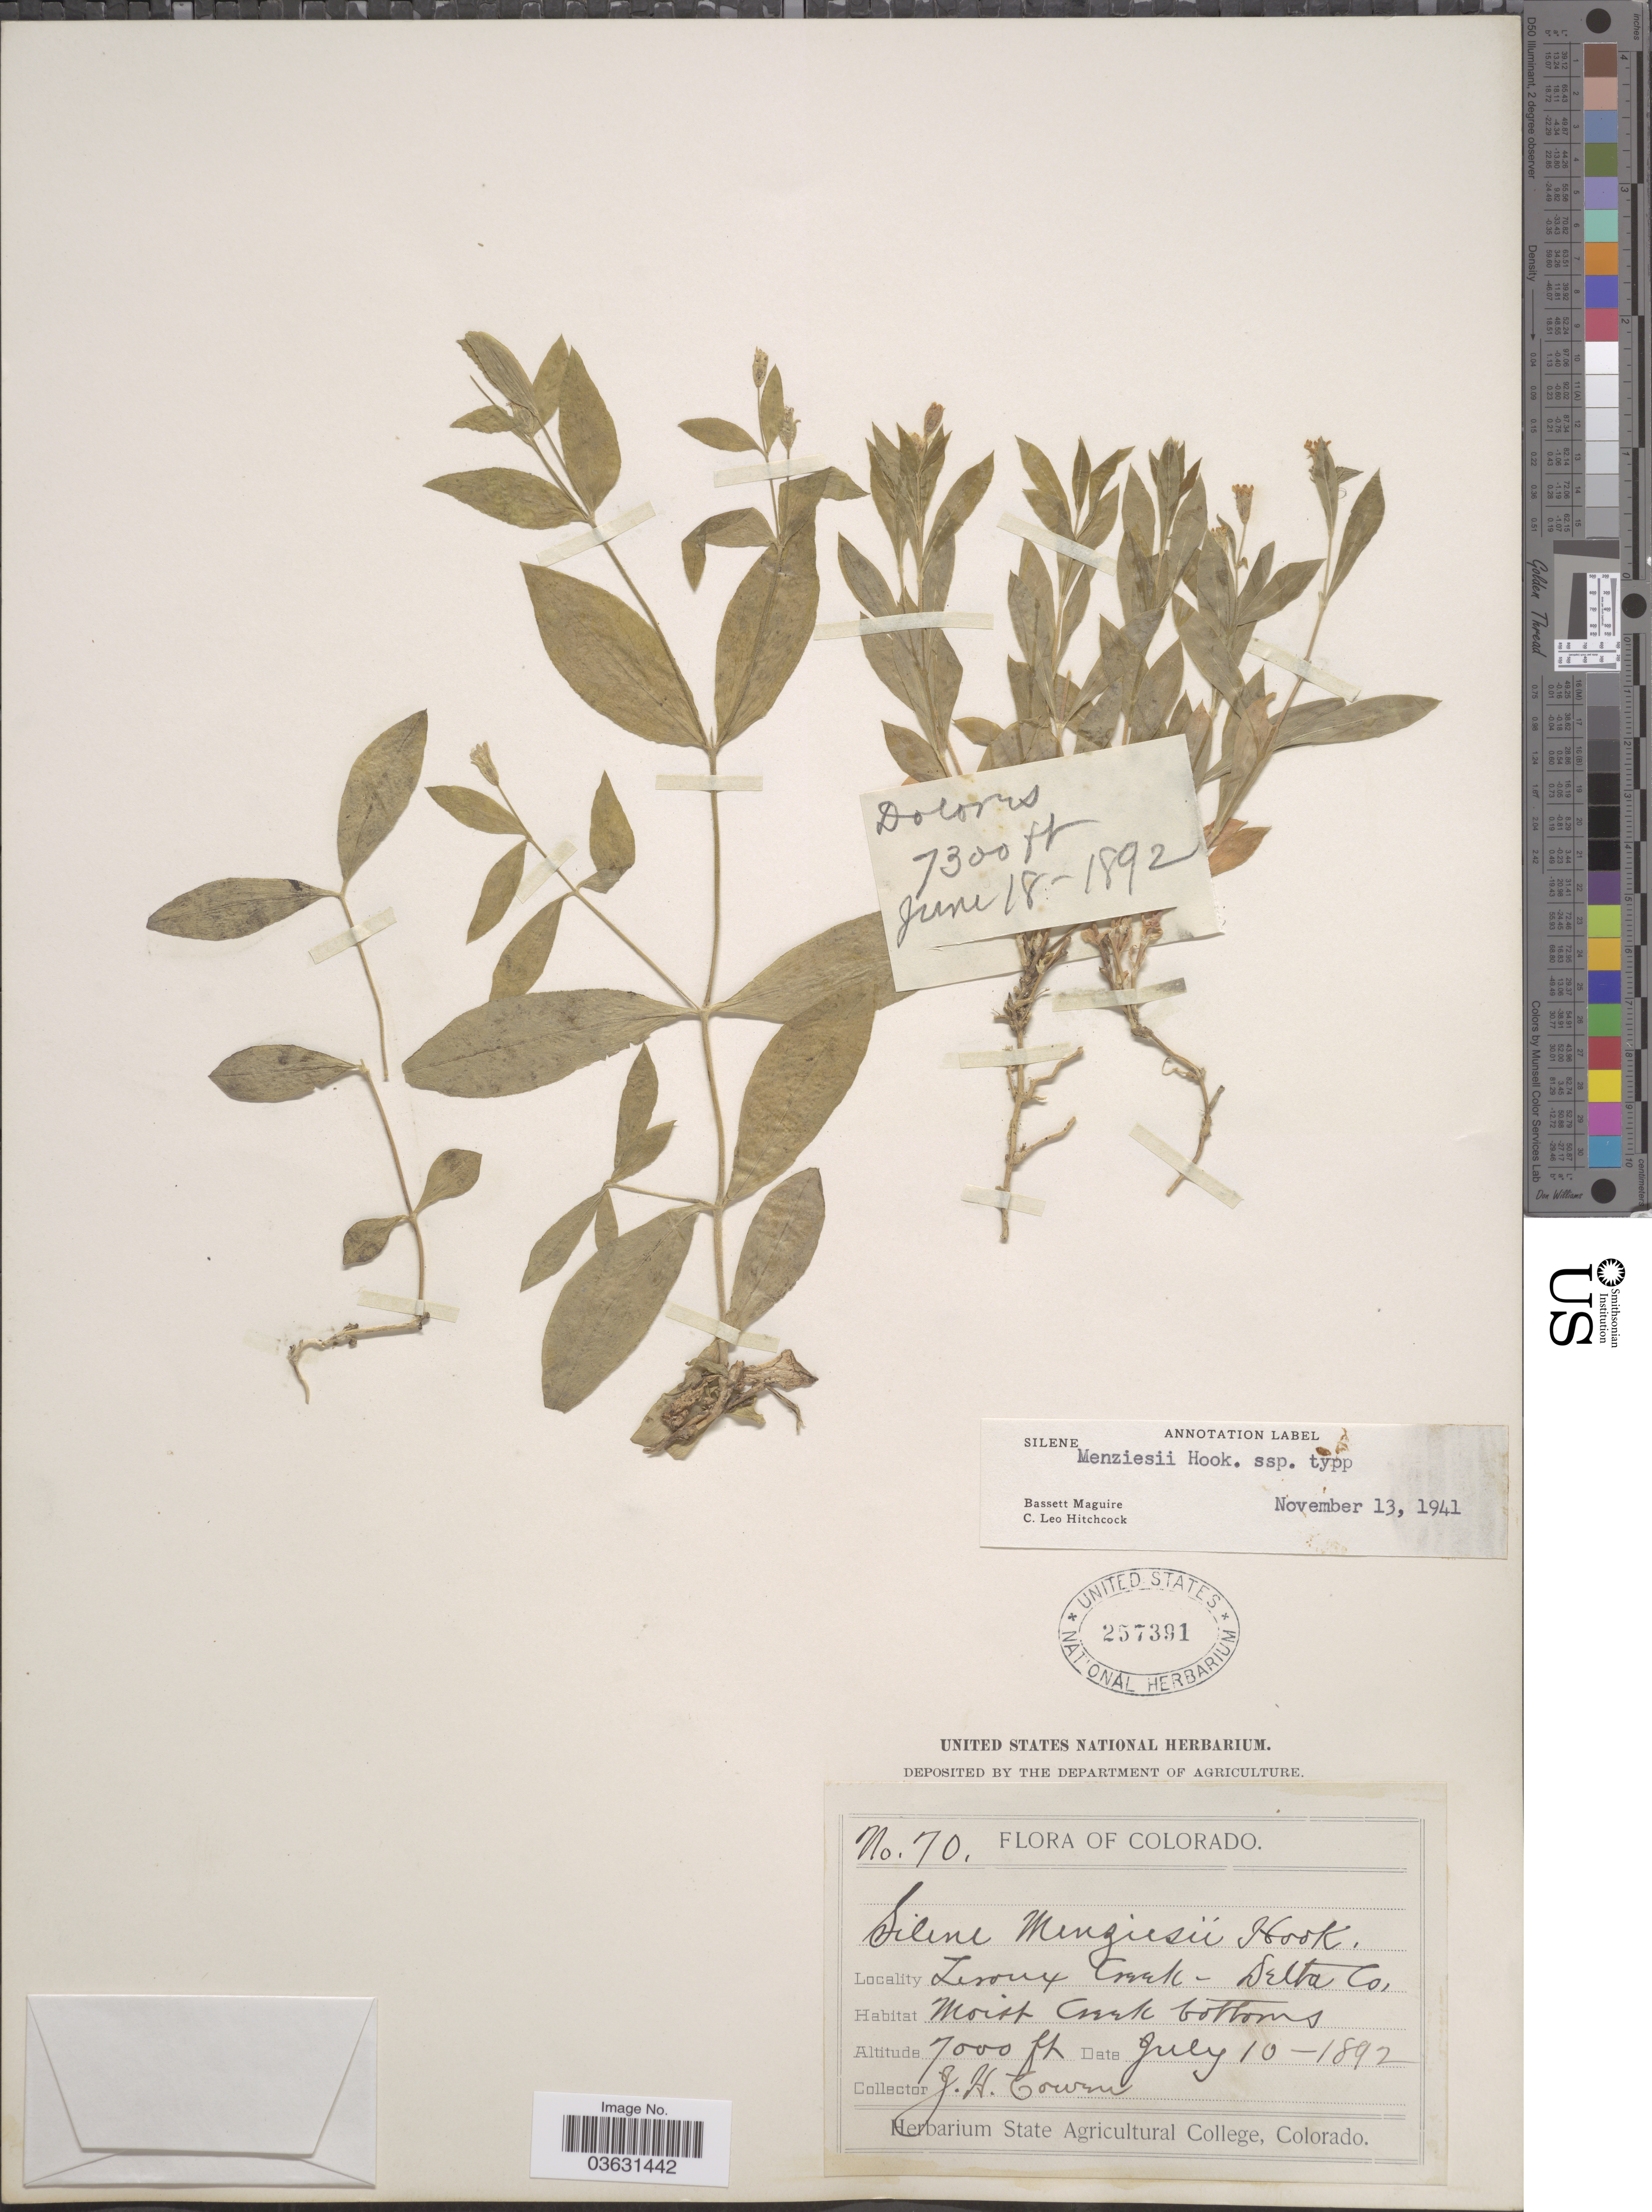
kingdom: Plantae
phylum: Tracheophyta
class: Magnoliopsida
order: Caryophyllales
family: Caryophyllaceae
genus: Silene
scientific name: Silene menziesii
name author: Hook.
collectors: J. H. Cowen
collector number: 70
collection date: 1892-07-10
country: United States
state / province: Colorado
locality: Leroux Creek - Delta Co.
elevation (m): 2134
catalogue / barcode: US 257391